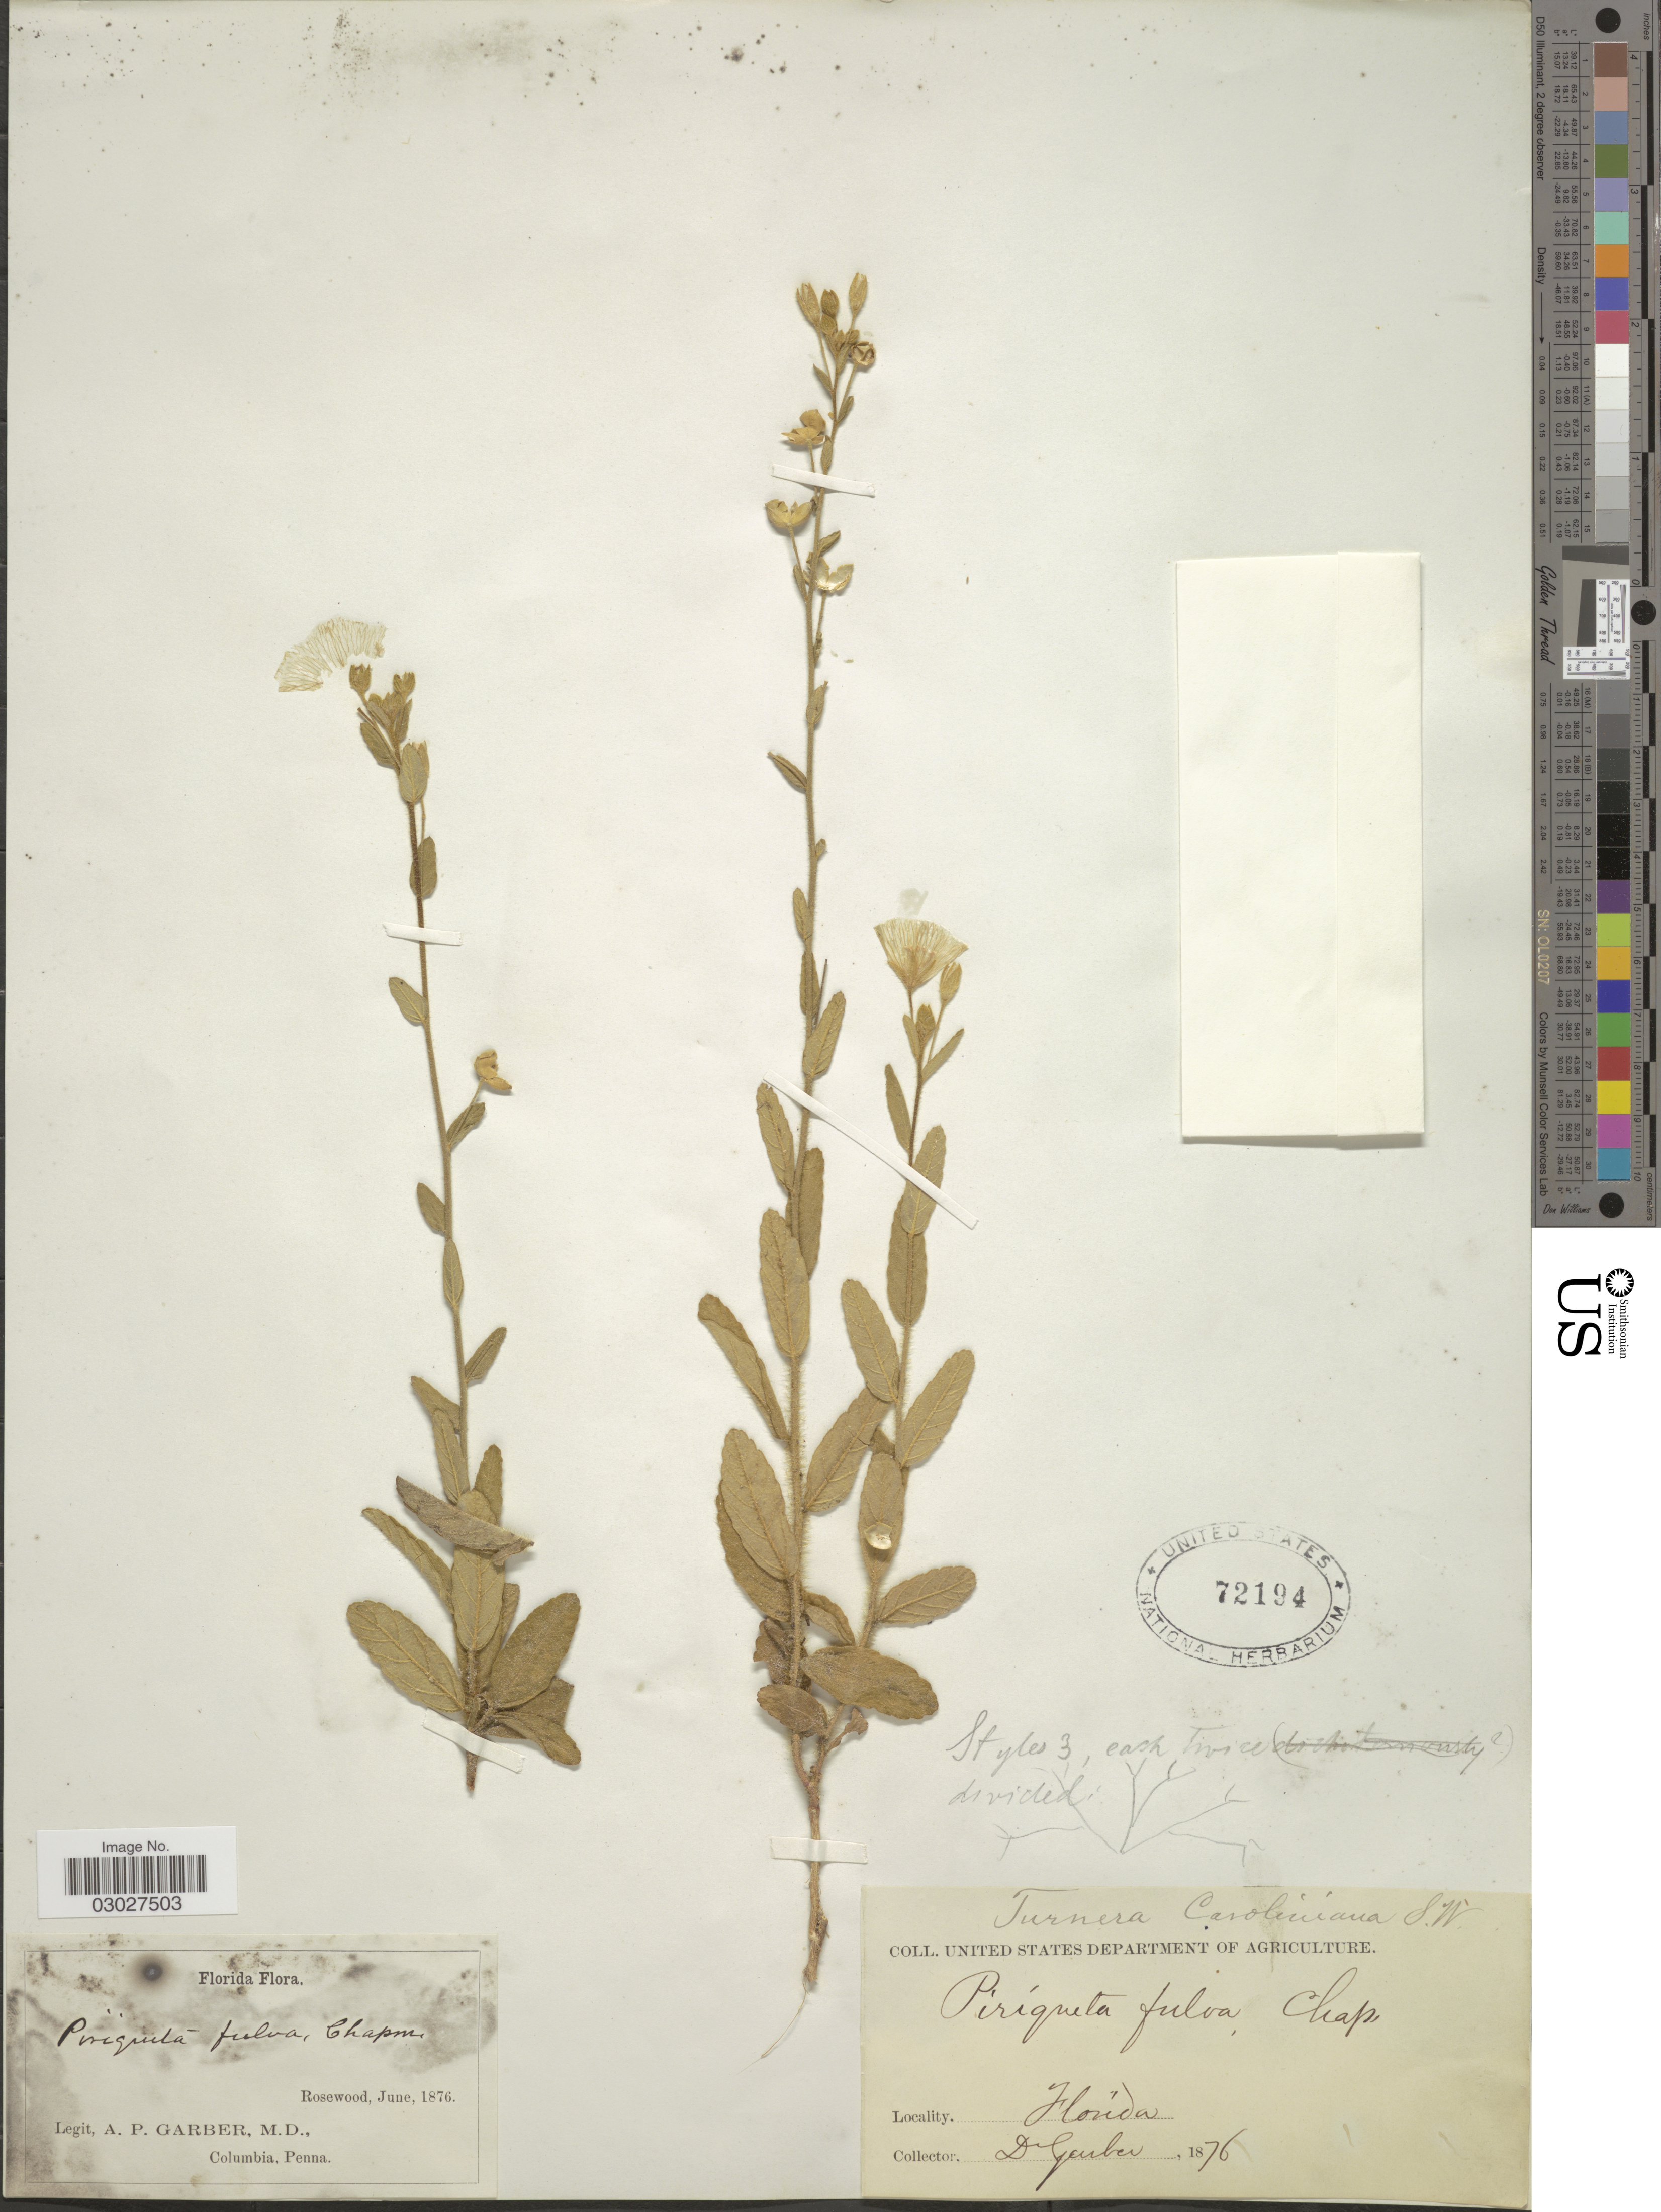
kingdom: Plantae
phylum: Tracheophyta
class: Magnoliopsida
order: Malpighiales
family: Turneraceae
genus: Piriqueta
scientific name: Piriqueta cistoides subsp. caroliniana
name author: (Walter) Arbo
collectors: A. P. Garber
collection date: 1876-06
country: United States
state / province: Florida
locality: Rosewood.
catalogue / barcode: US 72194